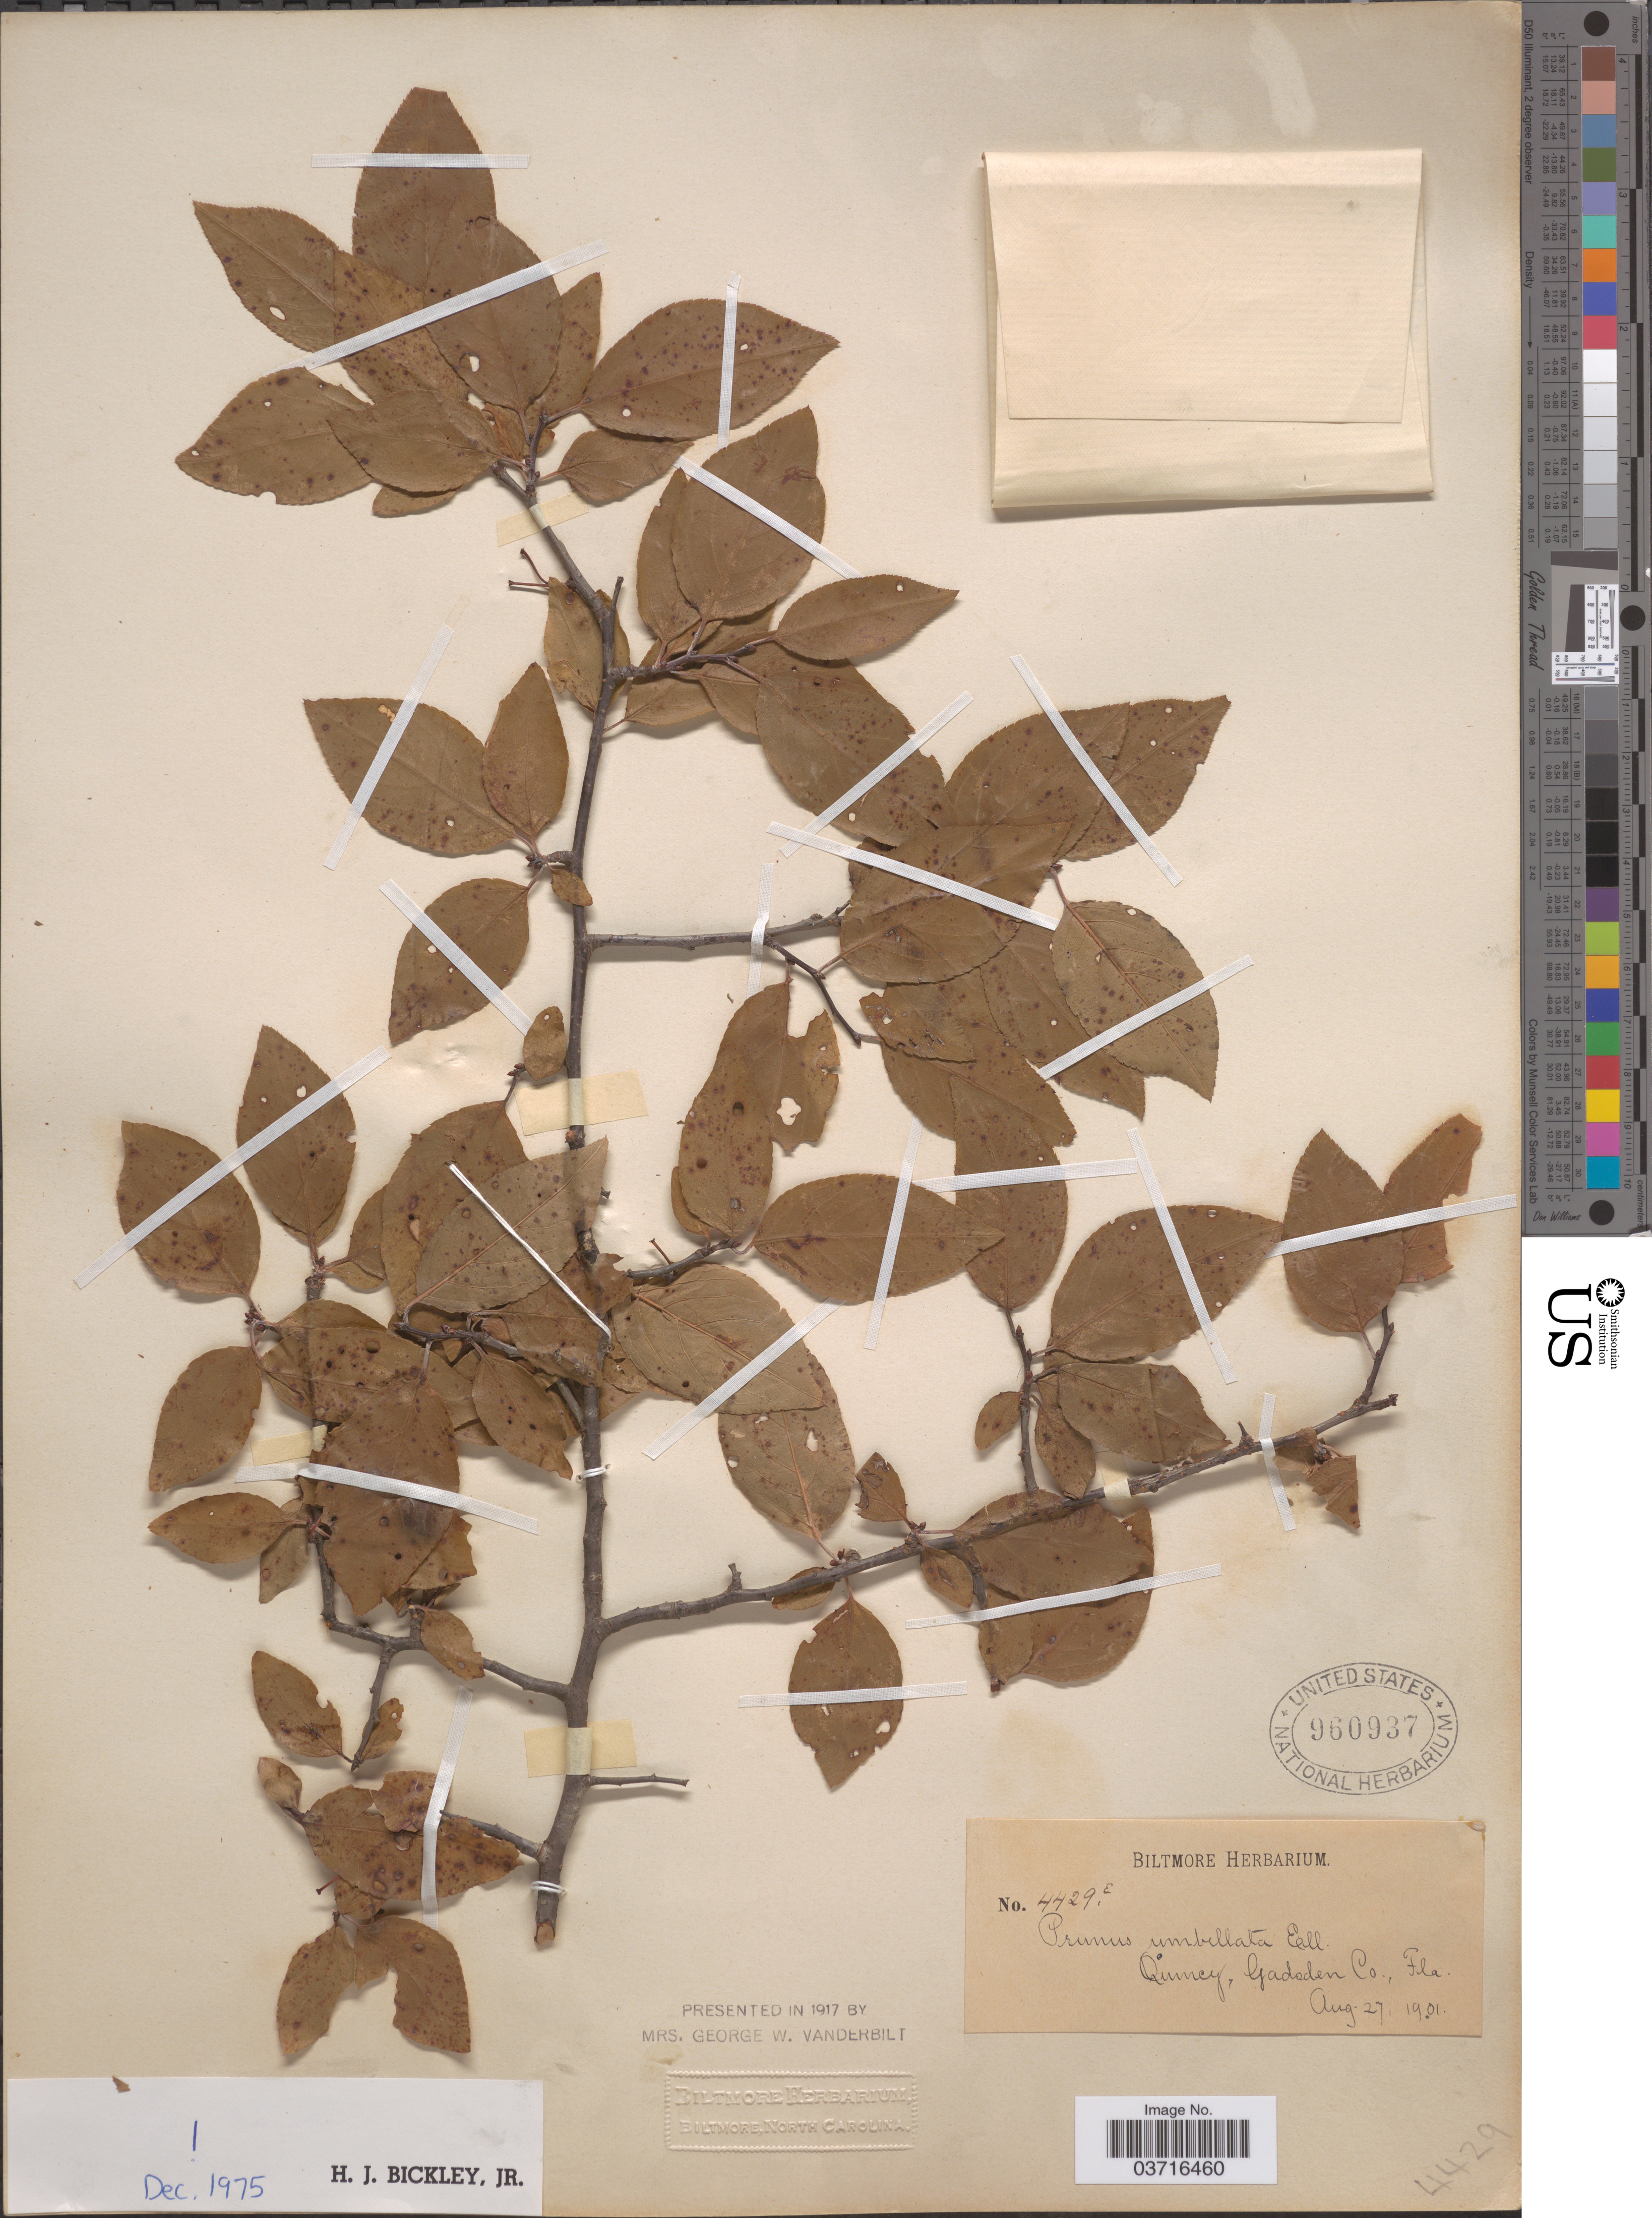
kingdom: Plantae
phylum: Tracheophyta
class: Magnoliopsida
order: Rosales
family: Rosaceae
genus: Prunus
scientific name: Prunus umbellata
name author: Elliott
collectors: ex herb. Biltmore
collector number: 4429e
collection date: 1901-08-27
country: United States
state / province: Florida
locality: Quincy, Gadsden Co.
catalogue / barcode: US 960937